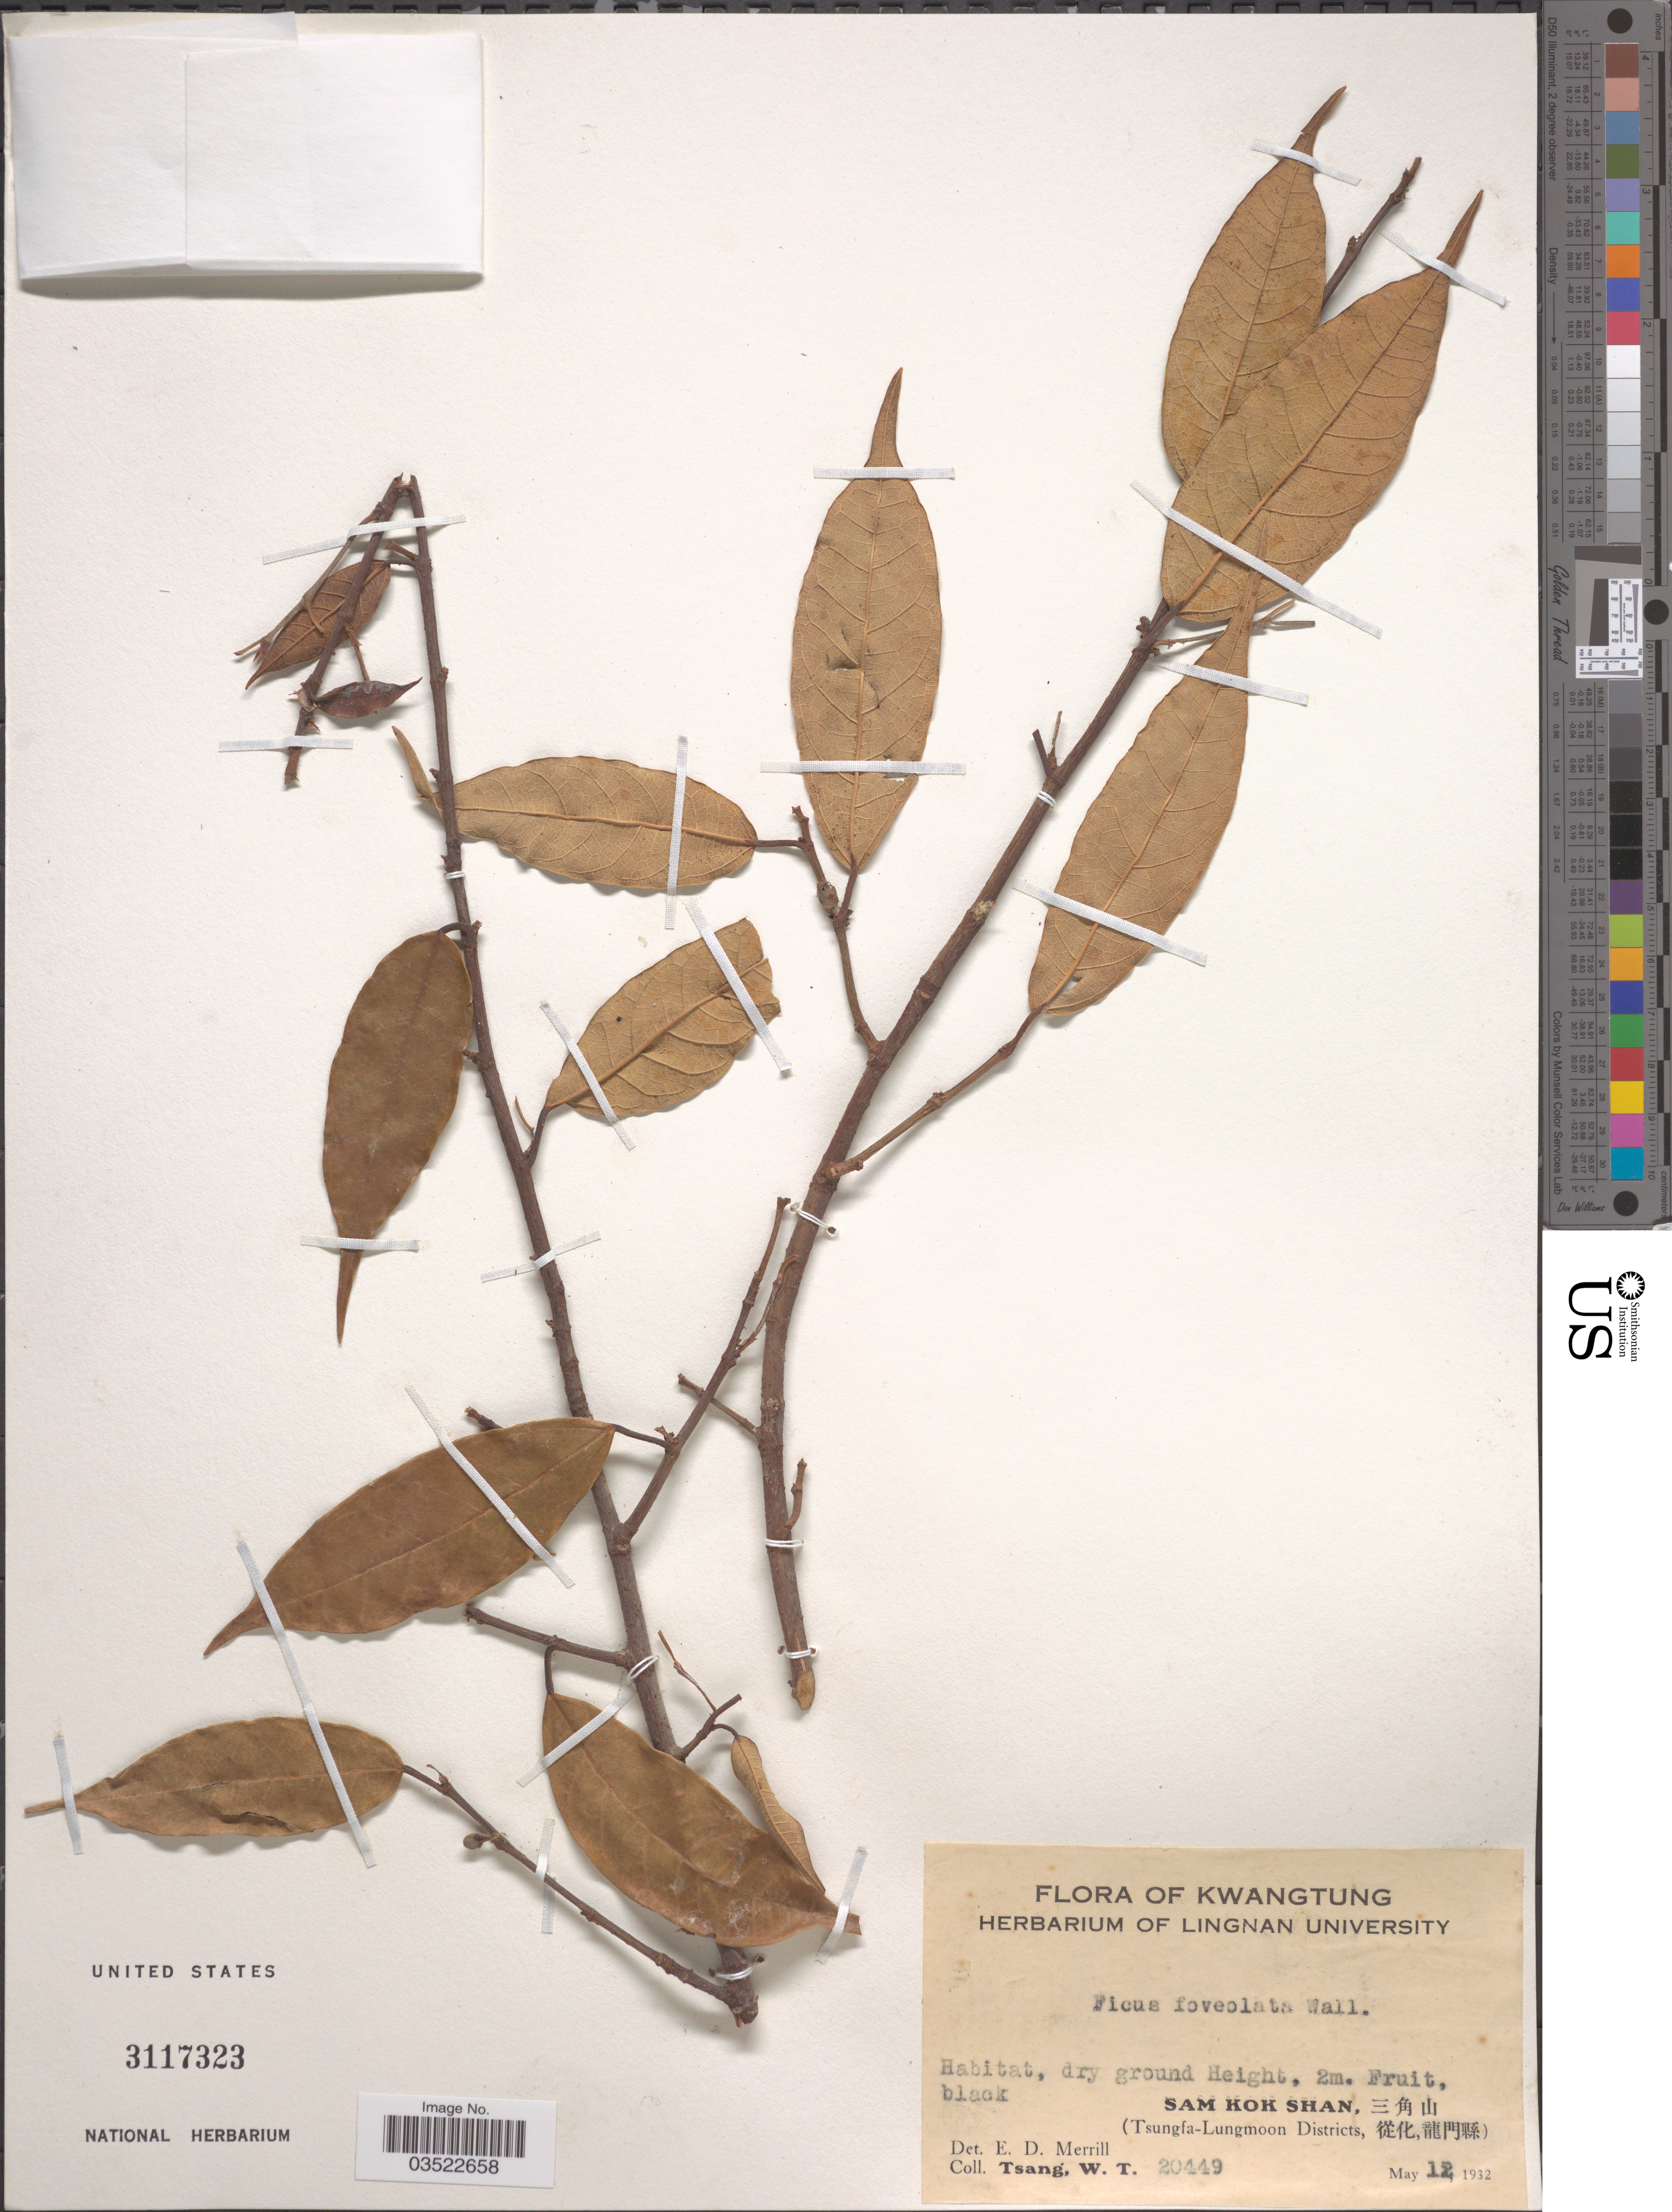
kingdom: Plantae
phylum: Tracheophyta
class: Magnoliopsida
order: Rosales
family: Moraceae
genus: Ficus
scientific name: Ficus sarmentosa var. nipponica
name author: (Franch. & Sav.) Corner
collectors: W. T. Tsang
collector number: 20449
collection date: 1932-05-12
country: China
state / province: Guangdong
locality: Kwangtung. Sam Kok Shan, [Foreign script] (Tsungfa-Lungmoon District, [Foreign script]).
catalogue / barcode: US 3117323